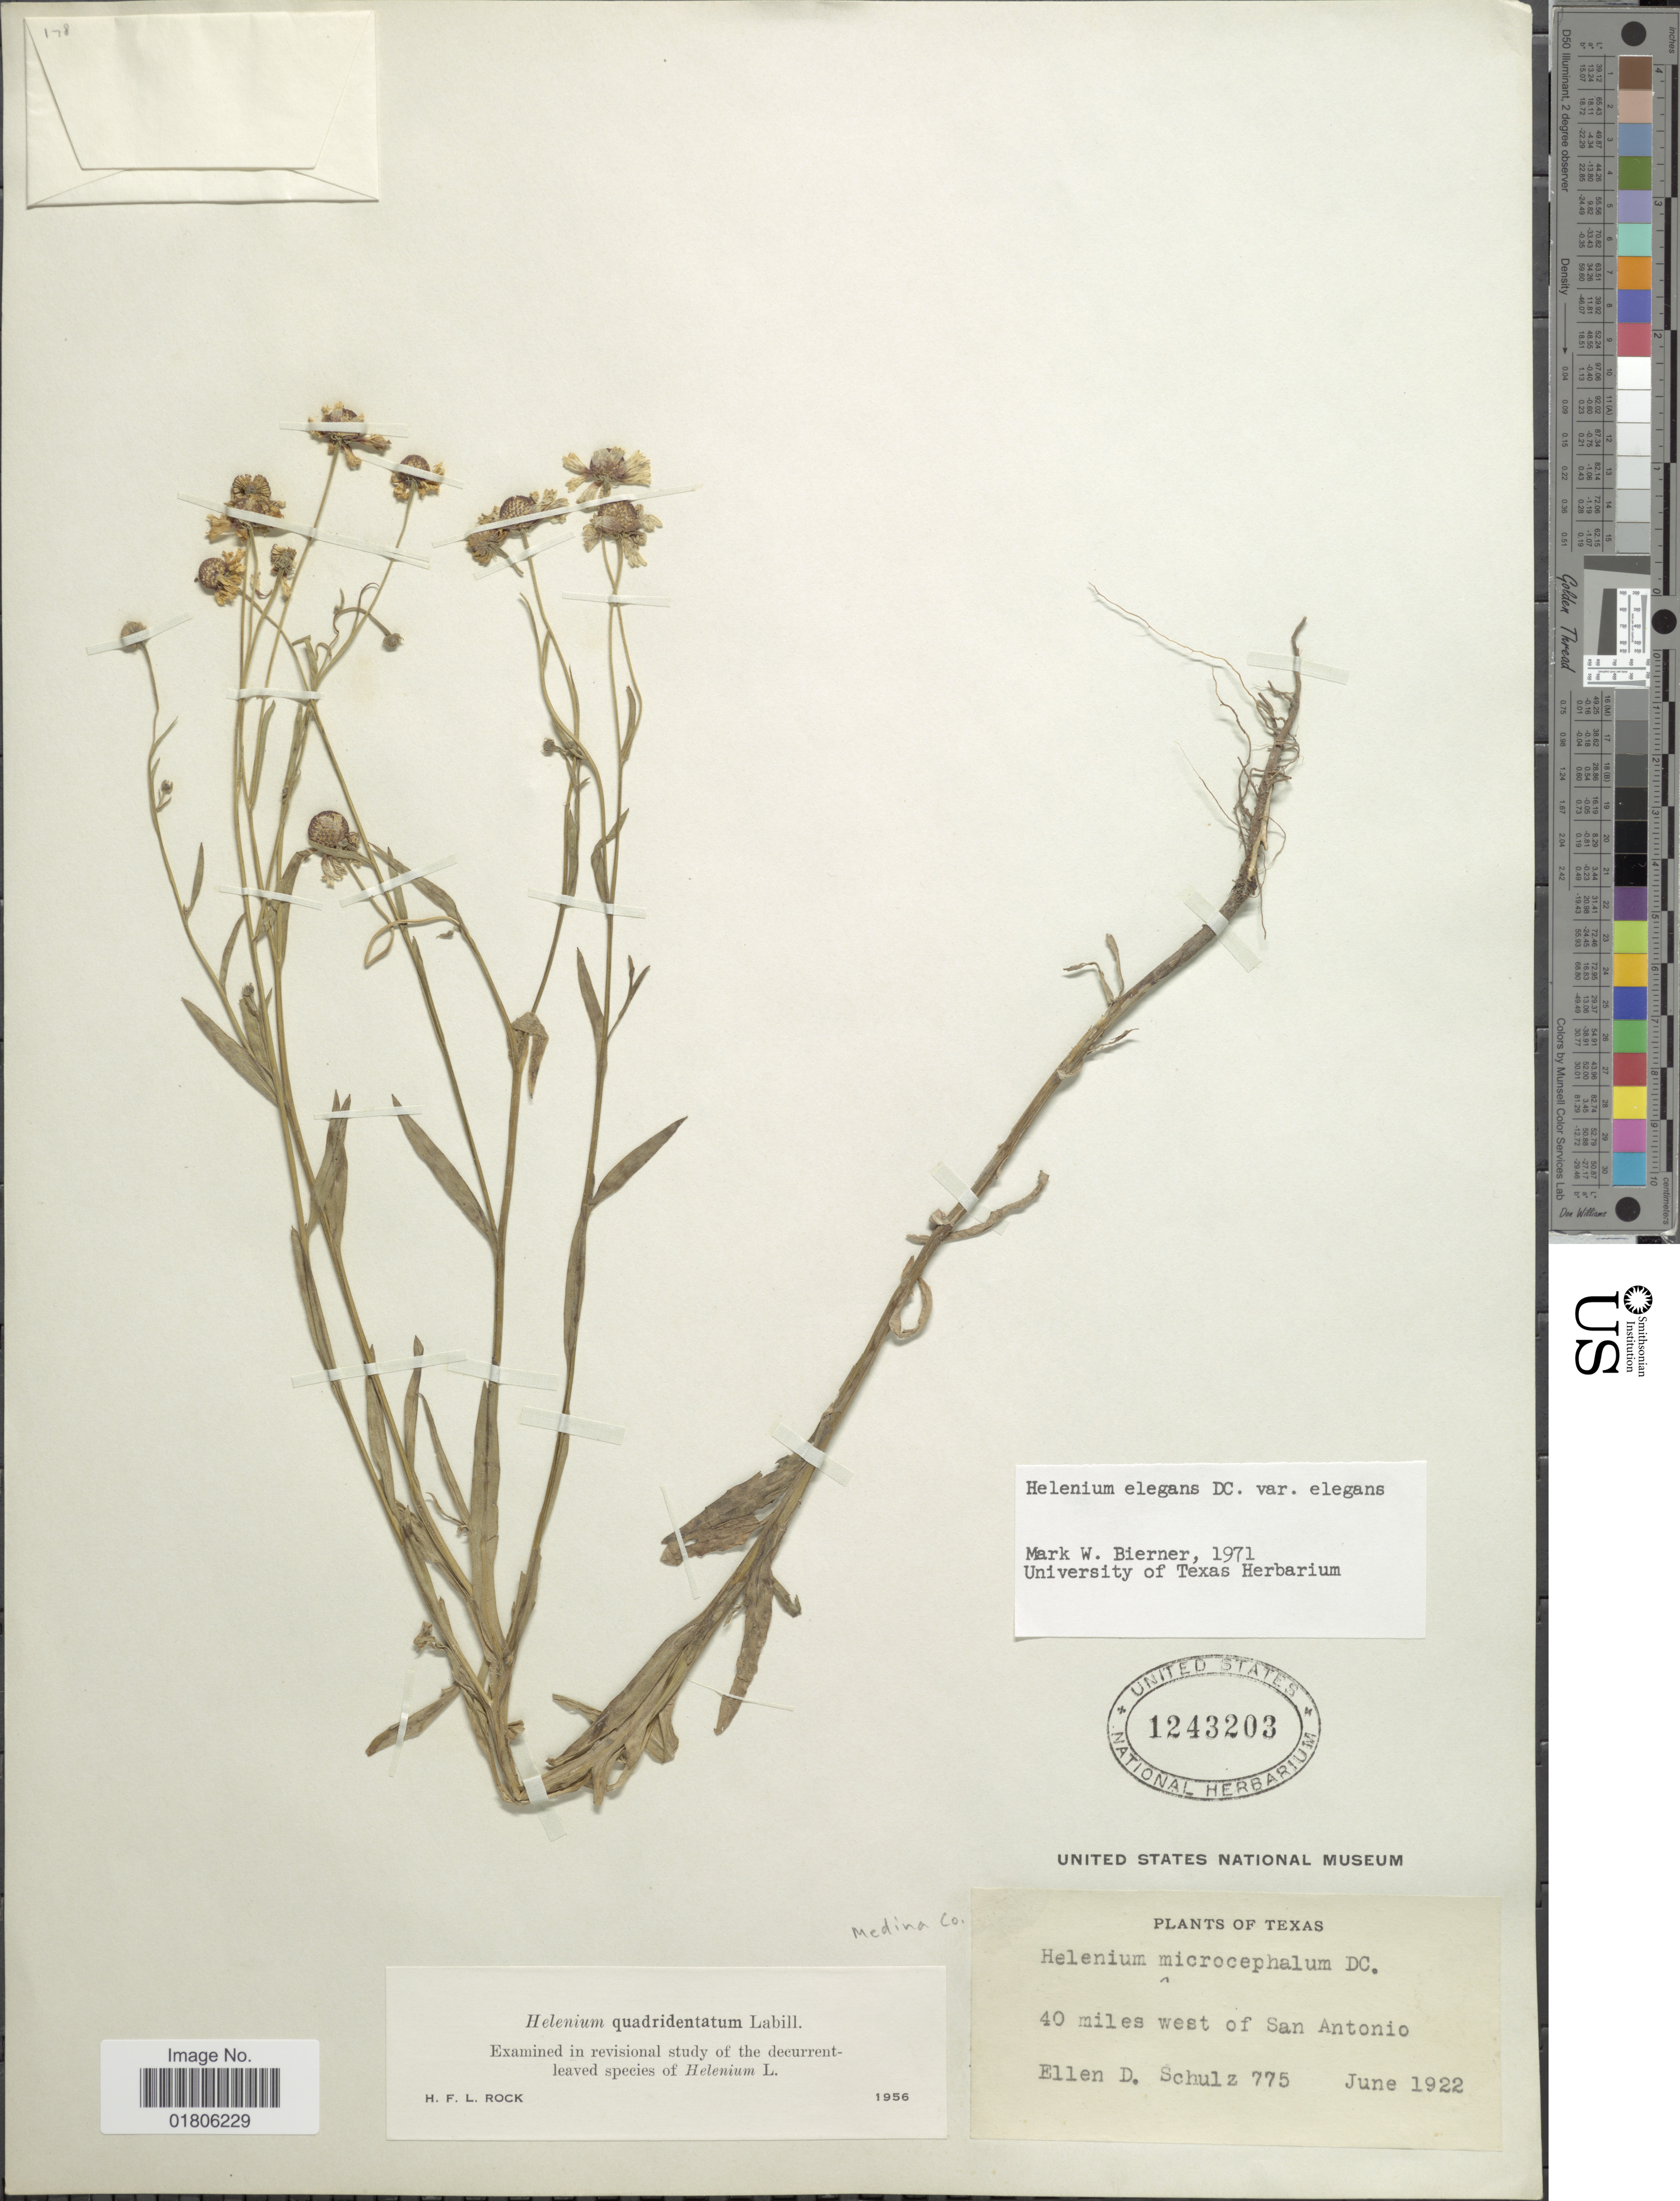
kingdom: Plantae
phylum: Tracheophyta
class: Magnoliopsida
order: Asterales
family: Asteraceae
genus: Helenium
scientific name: Helenium elegans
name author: DC.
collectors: E. D. Schulz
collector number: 775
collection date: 1922-06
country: United States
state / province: Texas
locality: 40 miles west of Sa Antonio. Medina Co.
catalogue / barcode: US 1243203